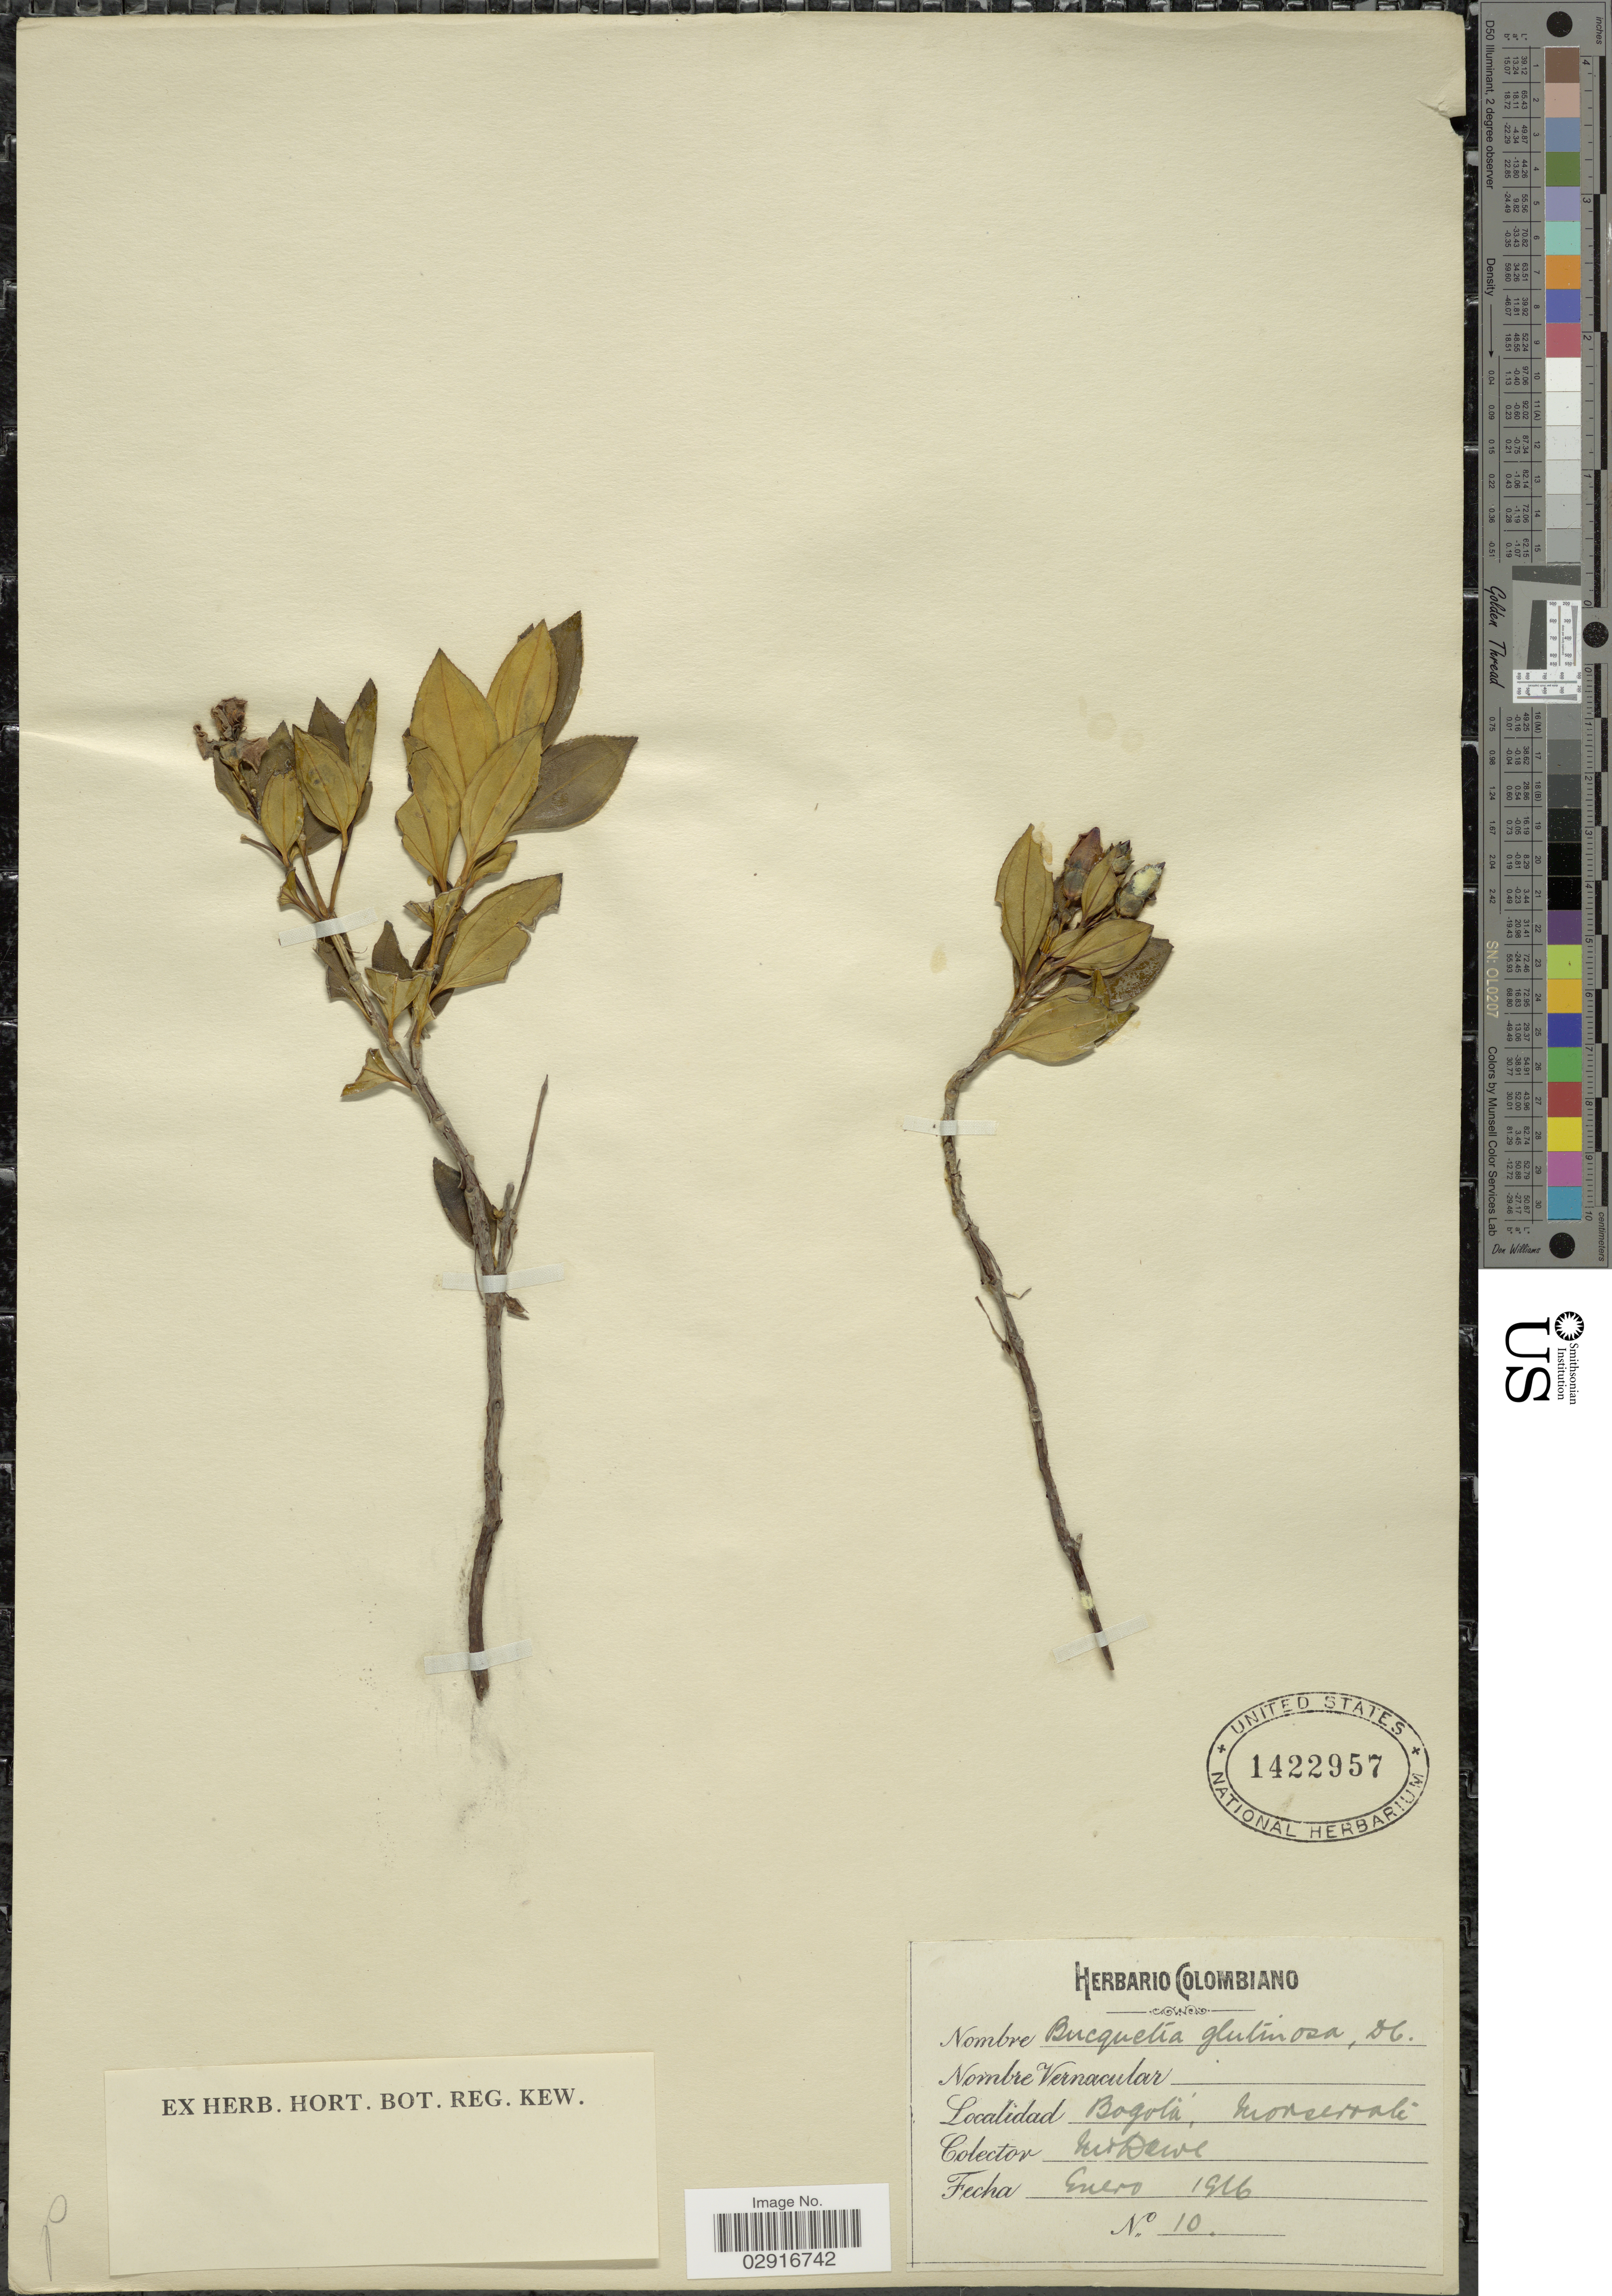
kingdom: Plantae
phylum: Tracheophyta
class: Magnoliopsida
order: Myrtales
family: Melastomataceae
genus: Bucquetia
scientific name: Bucquetia glutinosa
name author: DC.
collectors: M. T. Dawe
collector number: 10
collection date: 1916-01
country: Colombia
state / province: Bogota D.C.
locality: Bogotá, Monserrate.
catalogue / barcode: US 1422957